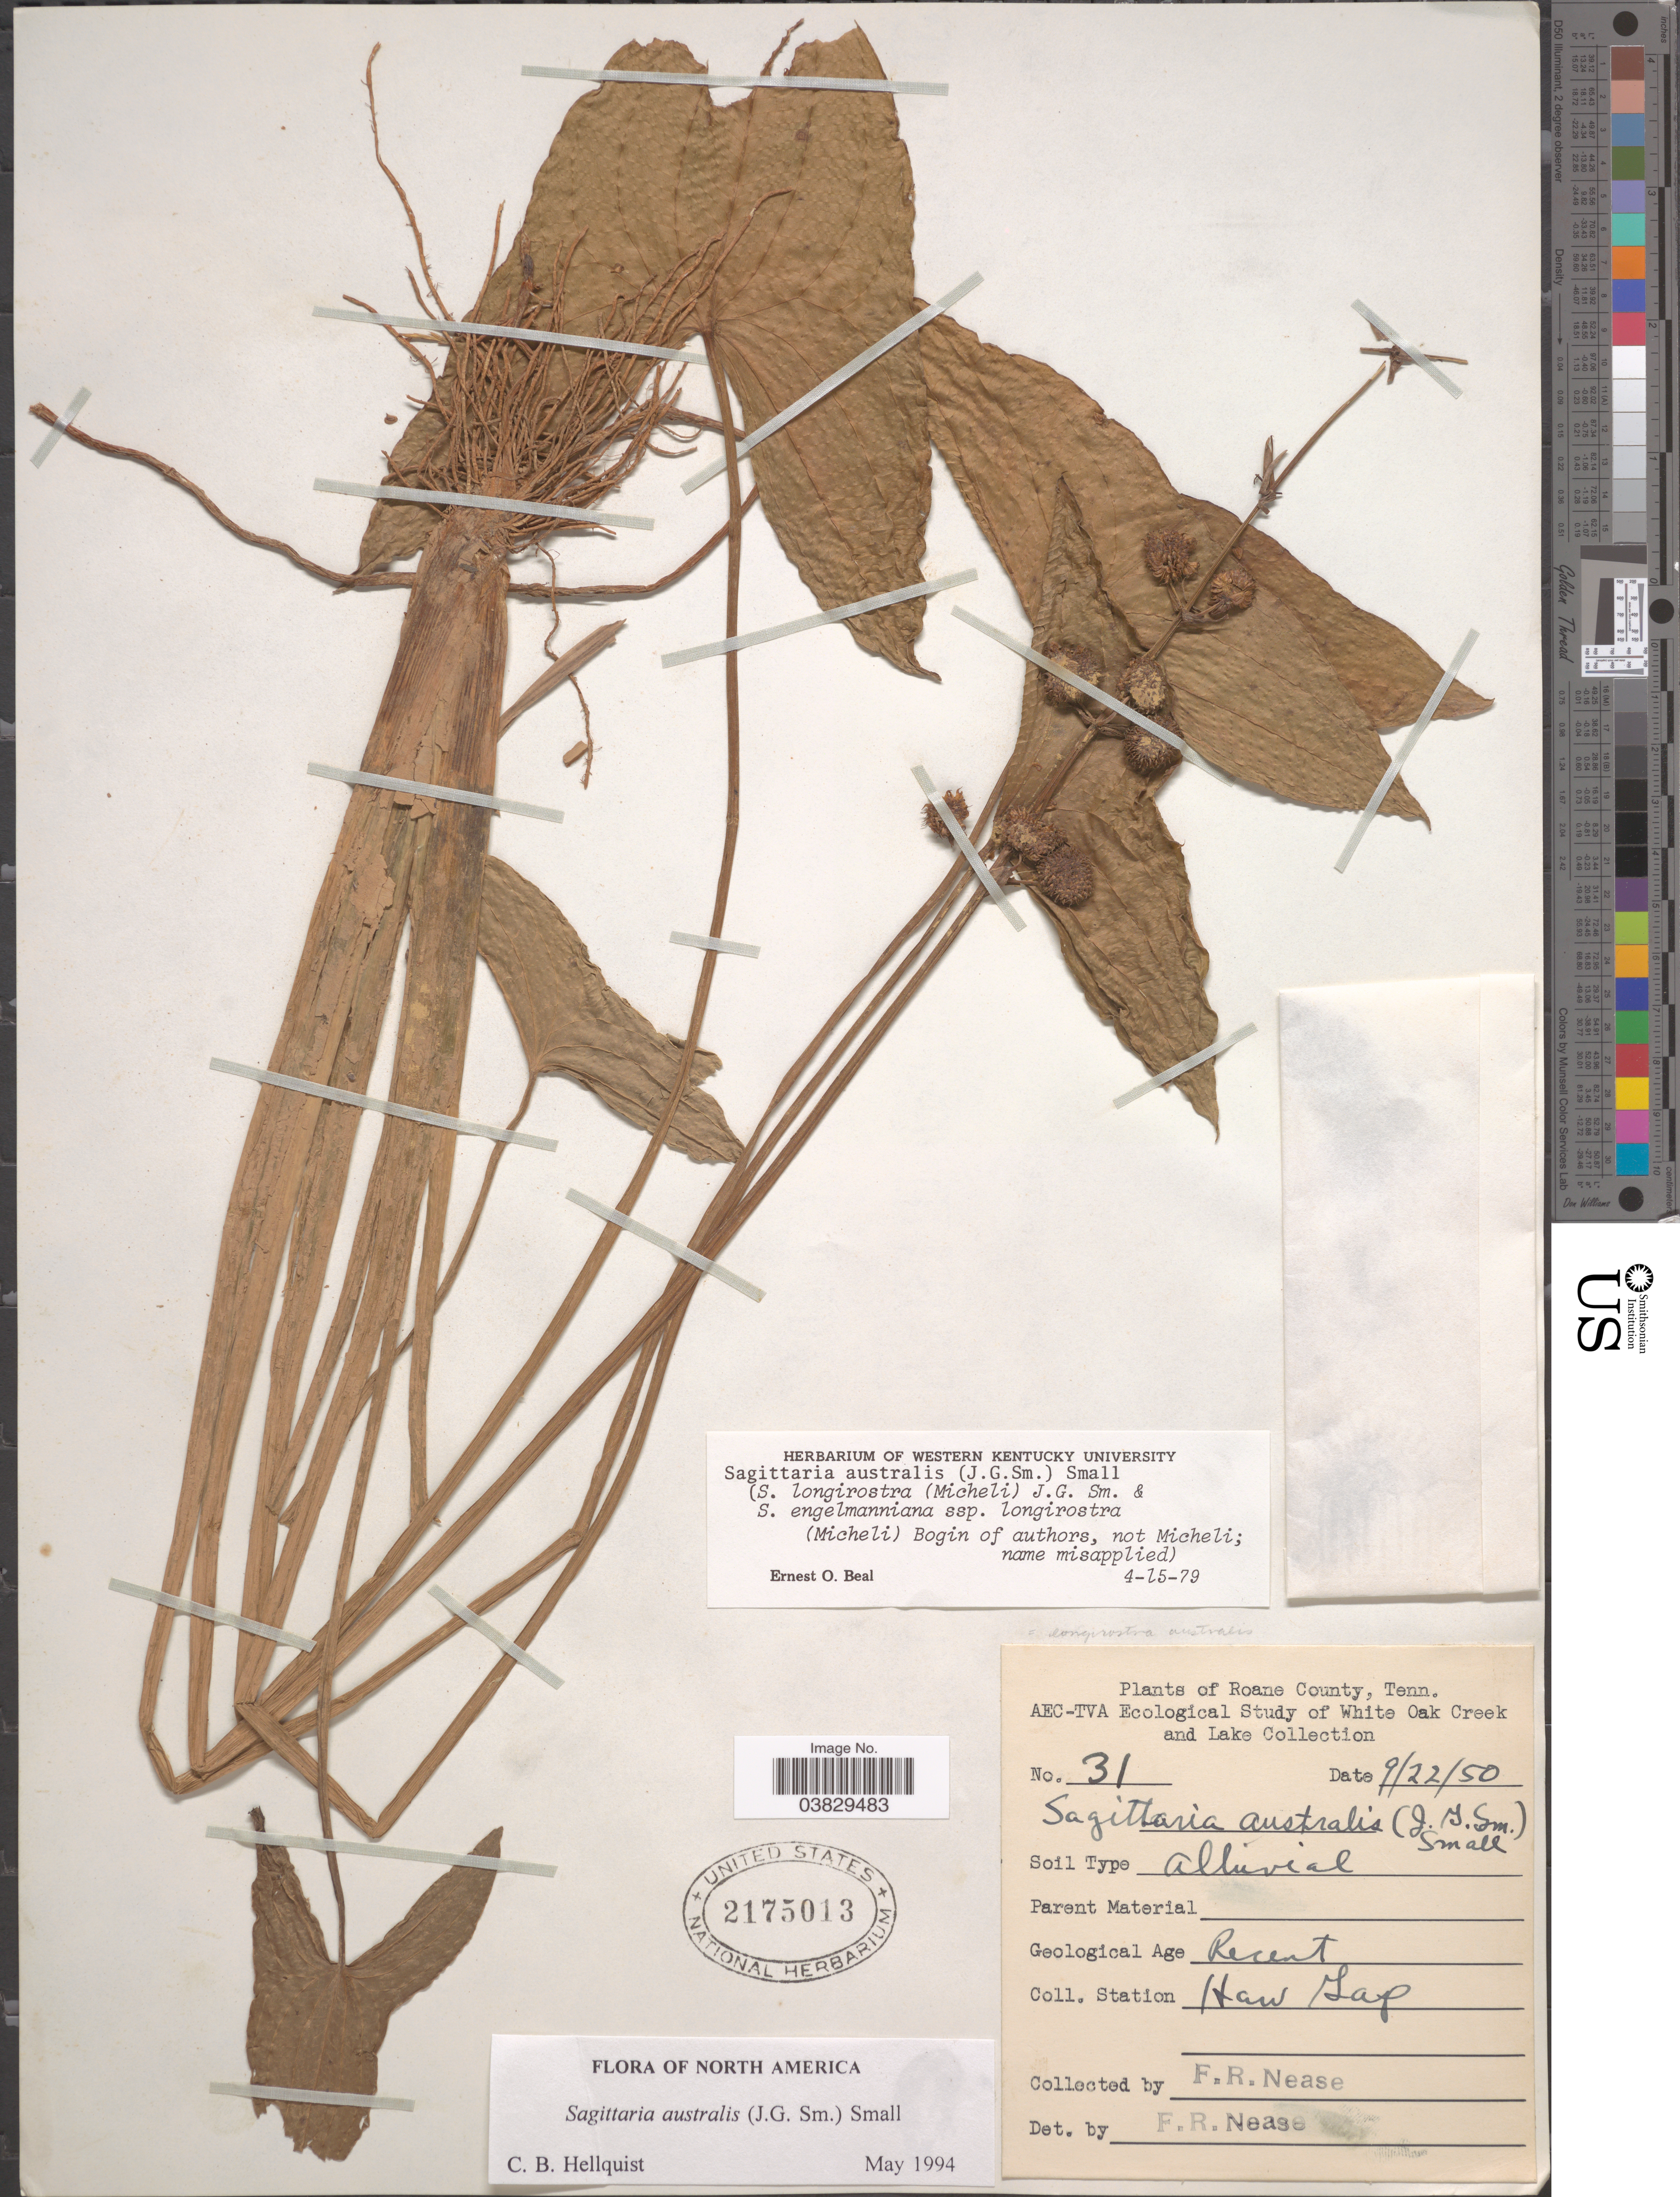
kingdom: Plantae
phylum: Tracheophyta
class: Liliopsida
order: Alismatales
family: Alismataceae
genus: Sagittaria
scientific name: Sagittaria australis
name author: (J.G. Sm. ex C. Mohr) Small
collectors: F. Nease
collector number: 31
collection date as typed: Transcribed d/m/y: 22/9/50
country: United States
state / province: Tennessee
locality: Roane County. Station Haw Gap.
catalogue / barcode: US 2175013